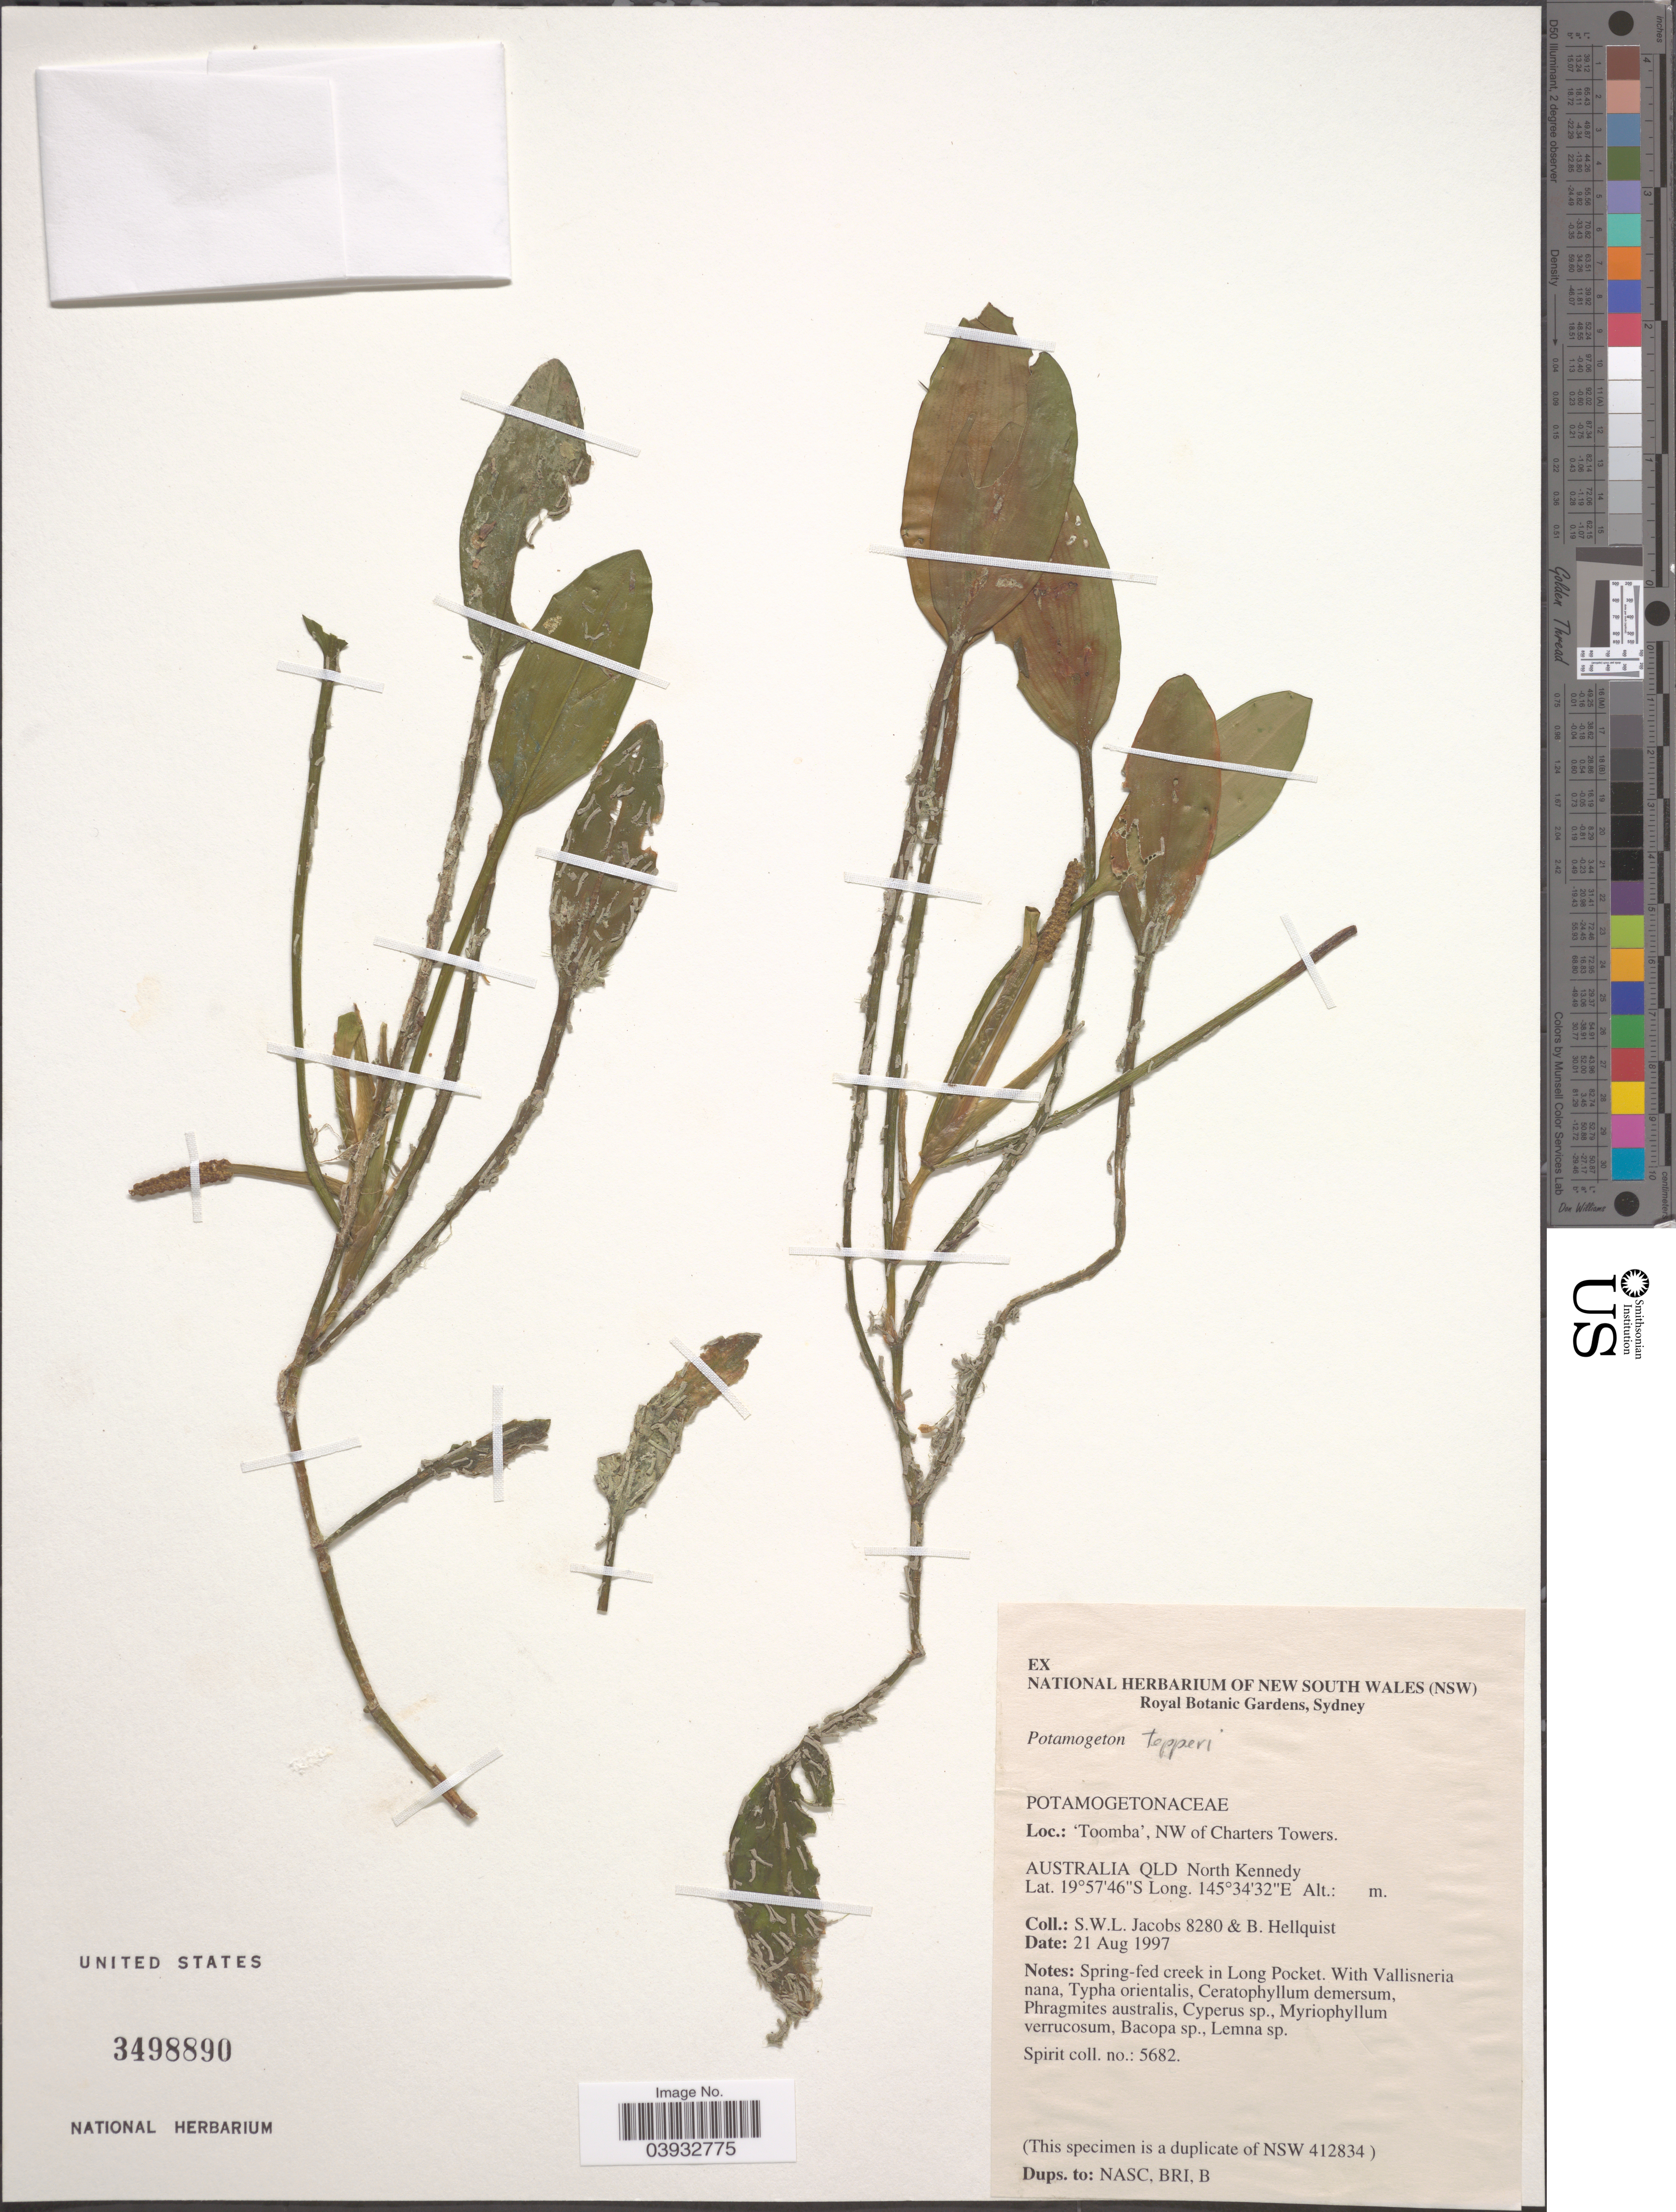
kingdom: Plantae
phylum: Tracheophyta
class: Liliopsida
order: Alismatales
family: Potamogetonaceae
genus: Potamogeton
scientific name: Potamogeton tepperi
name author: A. Benn.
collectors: S. W. L. Jacobs & B. Hellquist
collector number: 8280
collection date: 1997-08-21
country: Australia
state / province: Queensland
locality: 'Toomba', NW of Charters Towers. Australia QLD North Kennedy.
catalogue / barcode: US 2498890